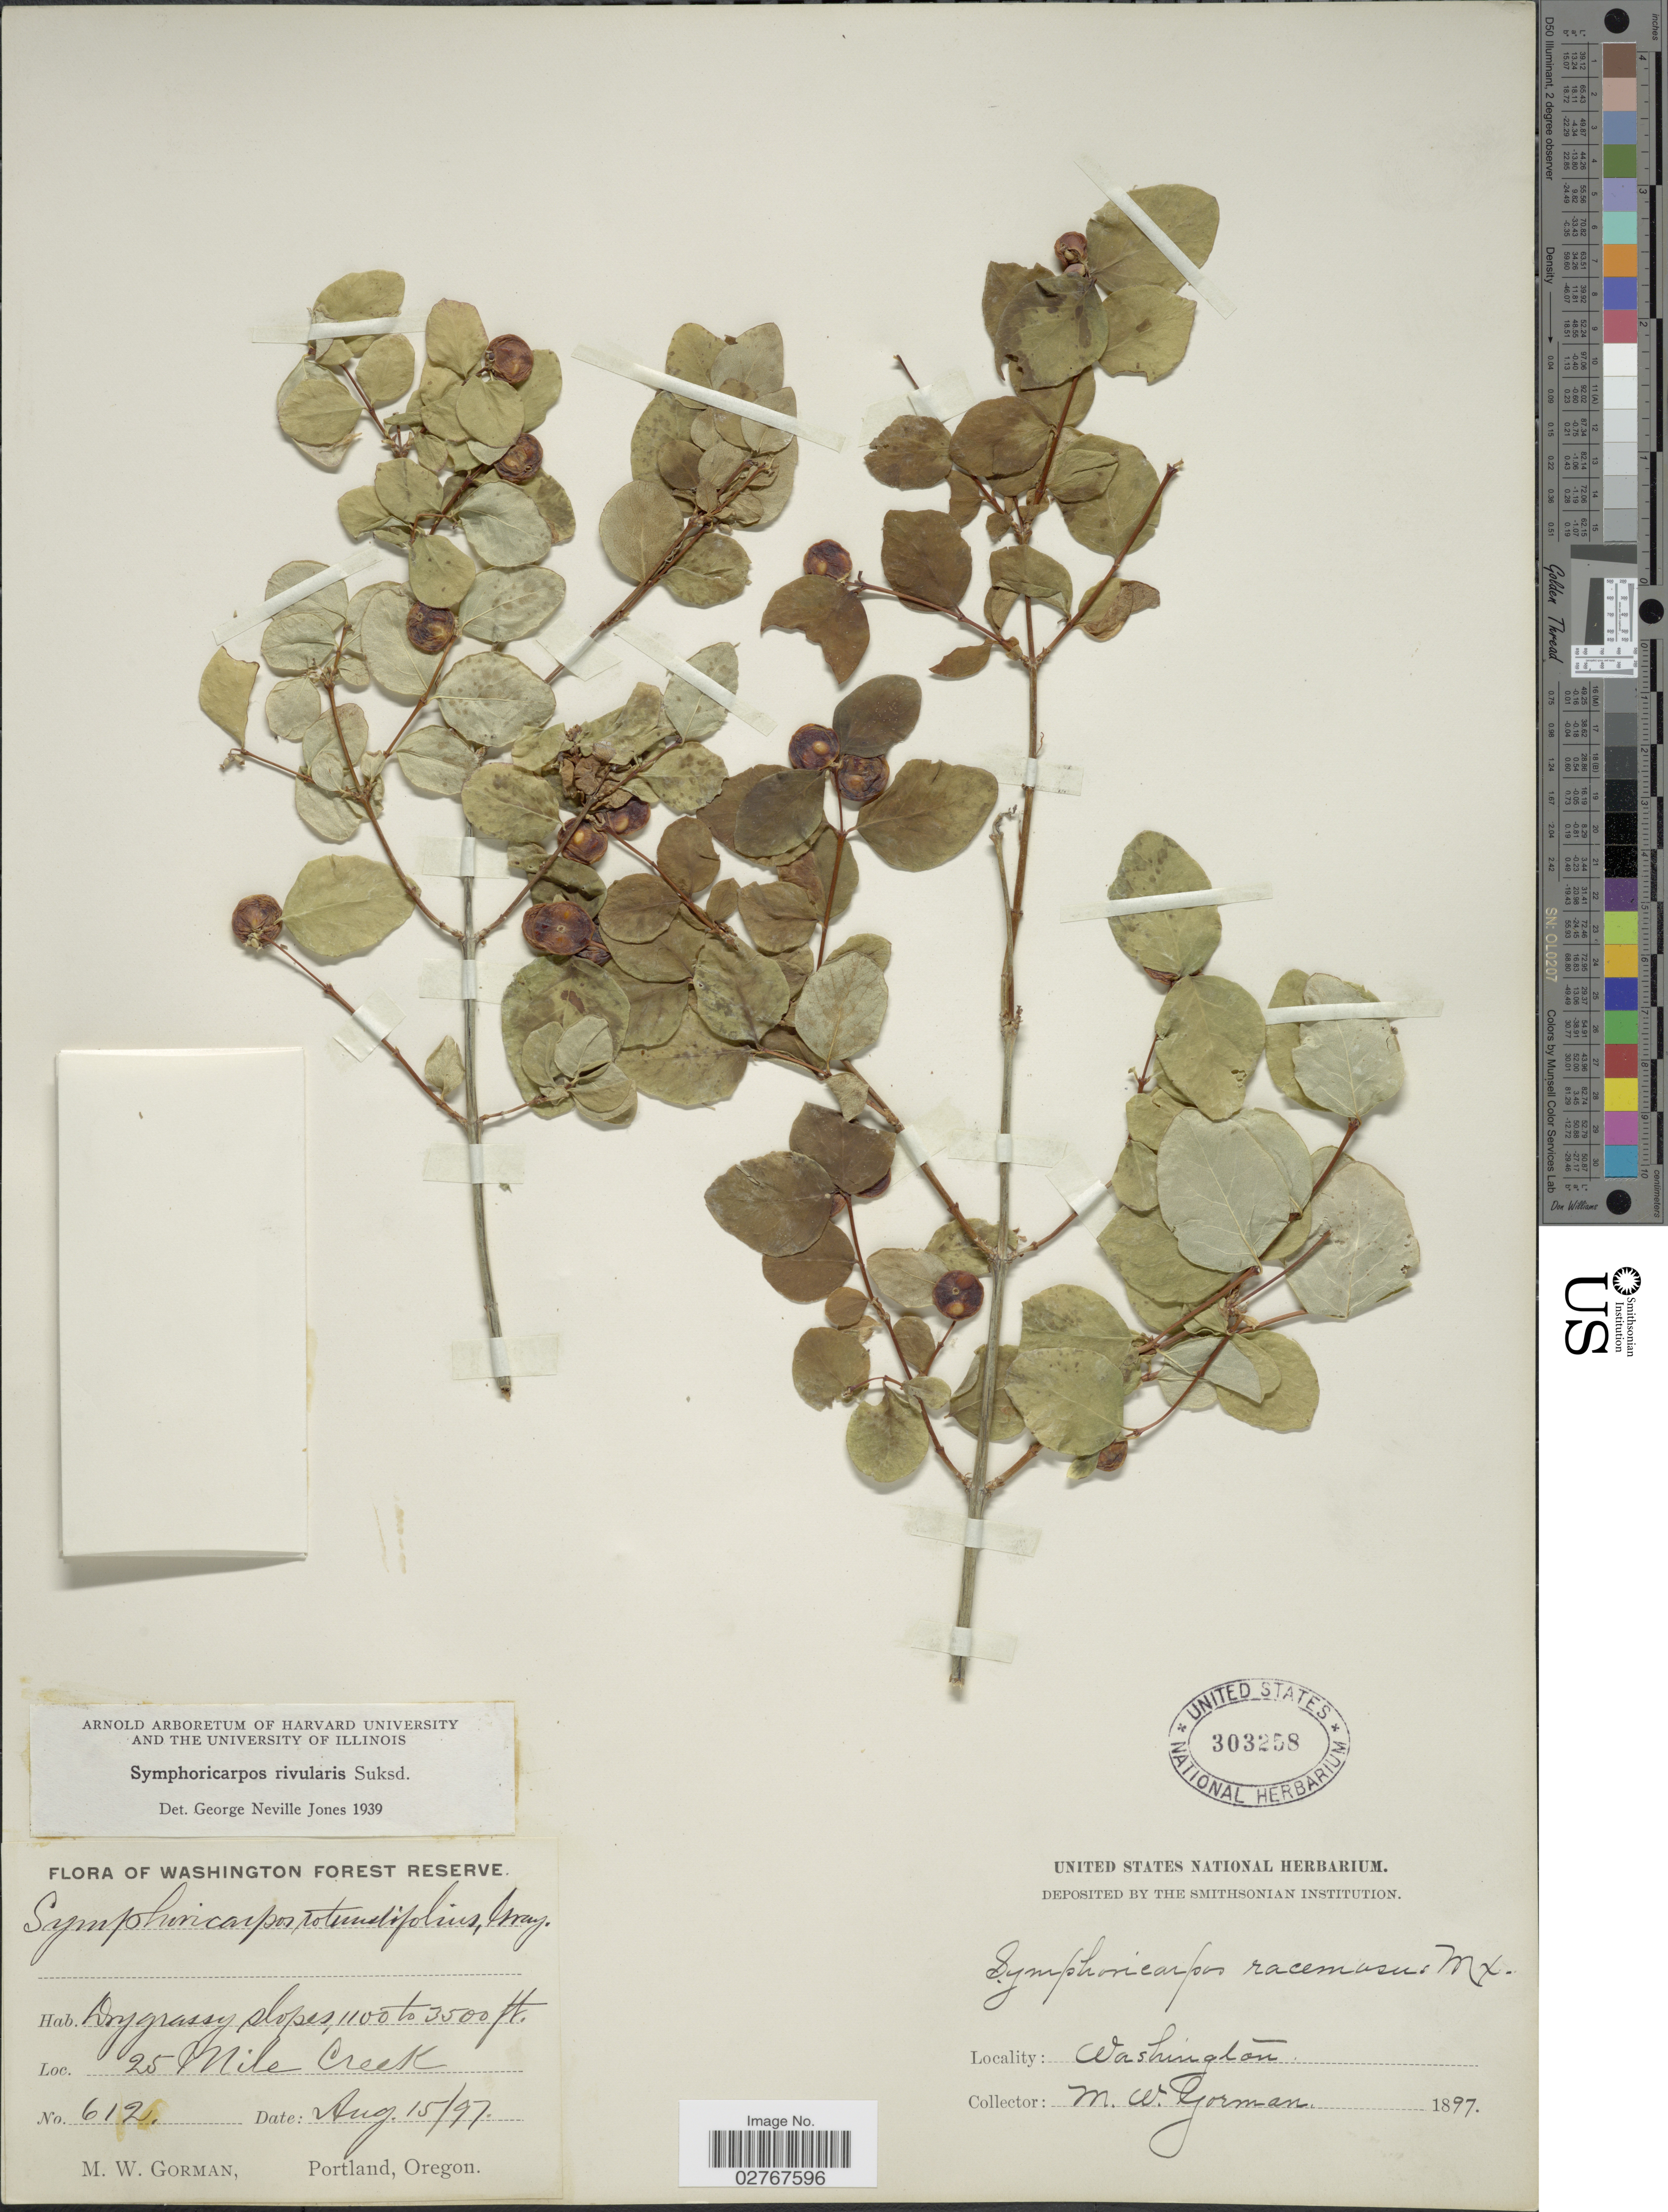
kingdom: Plantae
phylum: Tracheophyta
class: Magnoliopsida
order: Dipsacales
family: Caprifoliaceae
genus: Symphoricarpos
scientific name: Symphoricarpos rivularis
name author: Suksd.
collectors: M. W. Gorman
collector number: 612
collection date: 1897-08-15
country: United States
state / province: Washington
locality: Washington Forest Reserve., 25 Mile Creek.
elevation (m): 335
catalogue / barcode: US 303258